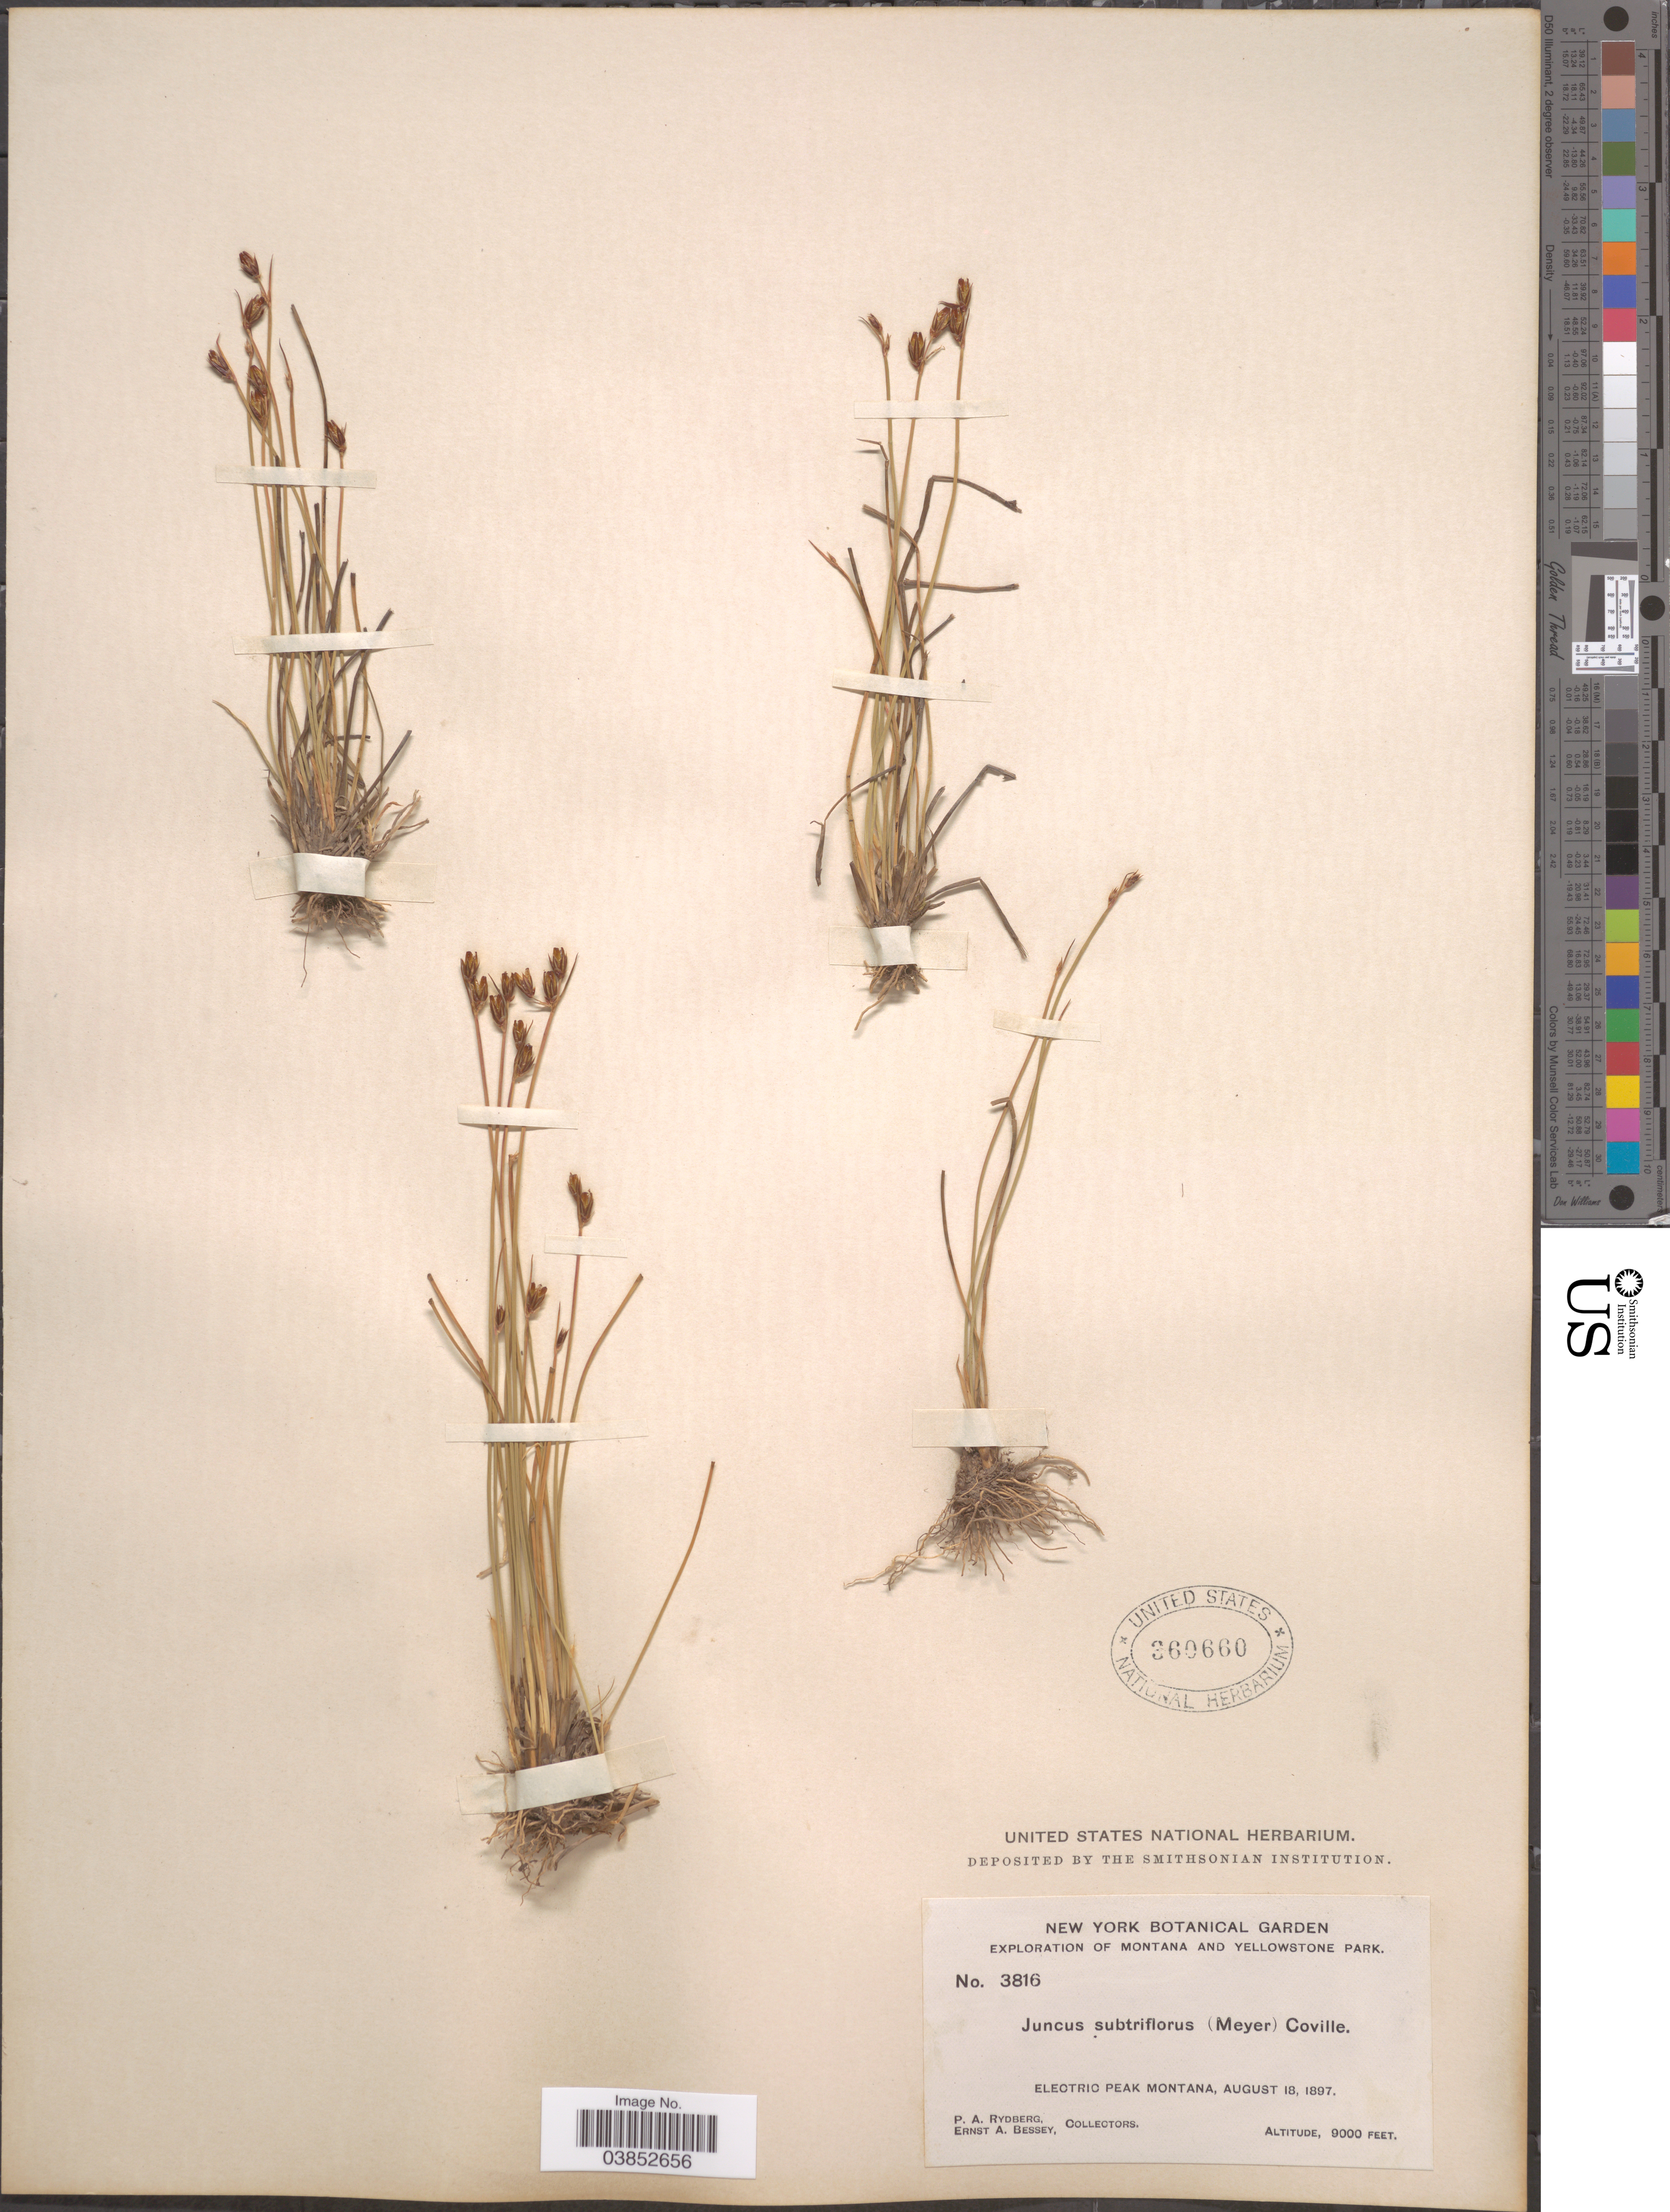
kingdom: Plantae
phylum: Tracheophyta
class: Liliopsida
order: Poales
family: Juncaceae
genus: Juncus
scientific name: Juncus drummondii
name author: E. Mey.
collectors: P. A. Rydberg & E. A. Bessey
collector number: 3816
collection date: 1897-08-18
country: United States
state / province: Montana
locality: Yellowstone Park. Electric Peak Montana.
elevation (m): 2743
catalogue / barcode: US 360660